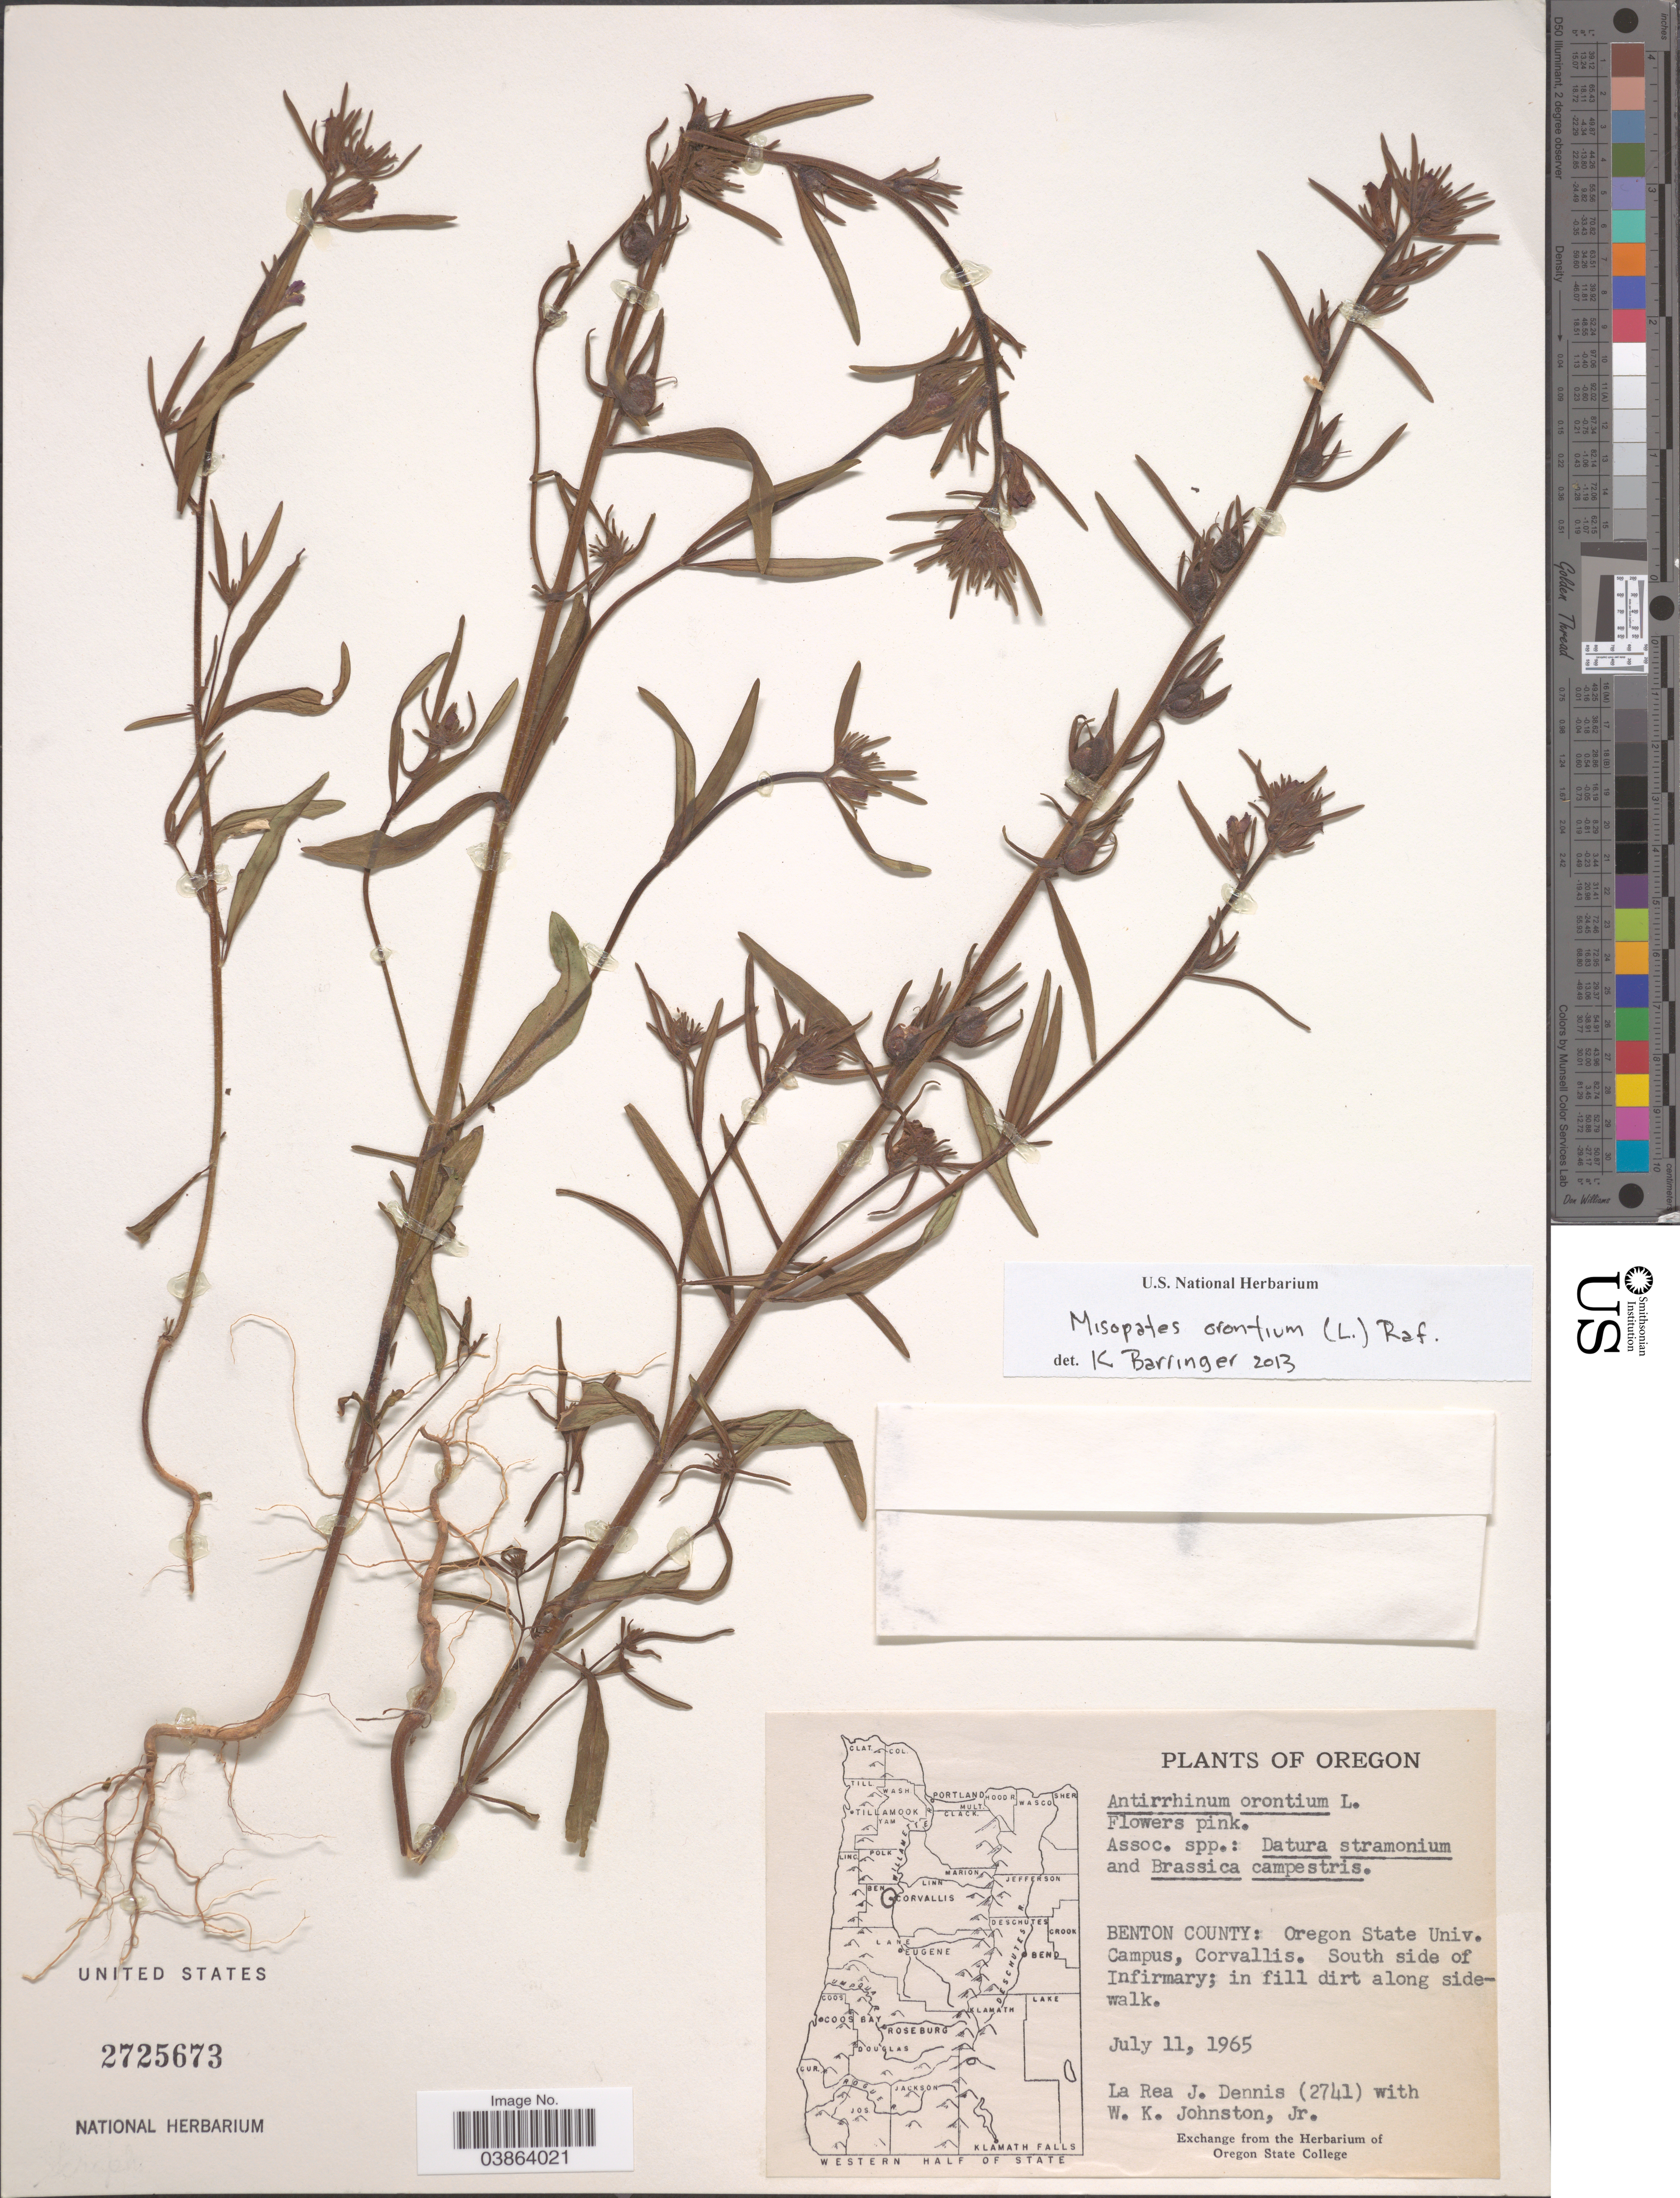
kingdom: Plantae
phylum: Tracheophyta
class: Magnoliopsida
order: Lamiales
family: Plantaginaceae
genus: Misopates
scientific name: Misopates orontium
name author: (L.) Raf.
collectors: L. Dennis & W. Johnston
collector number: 2741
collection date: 1965-07-11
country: United States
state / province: Oregon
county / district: Benton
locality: Benton County: Oregon State Univ. Campus, Corvallis. South side of Infirmary.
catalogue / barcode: US 2725673